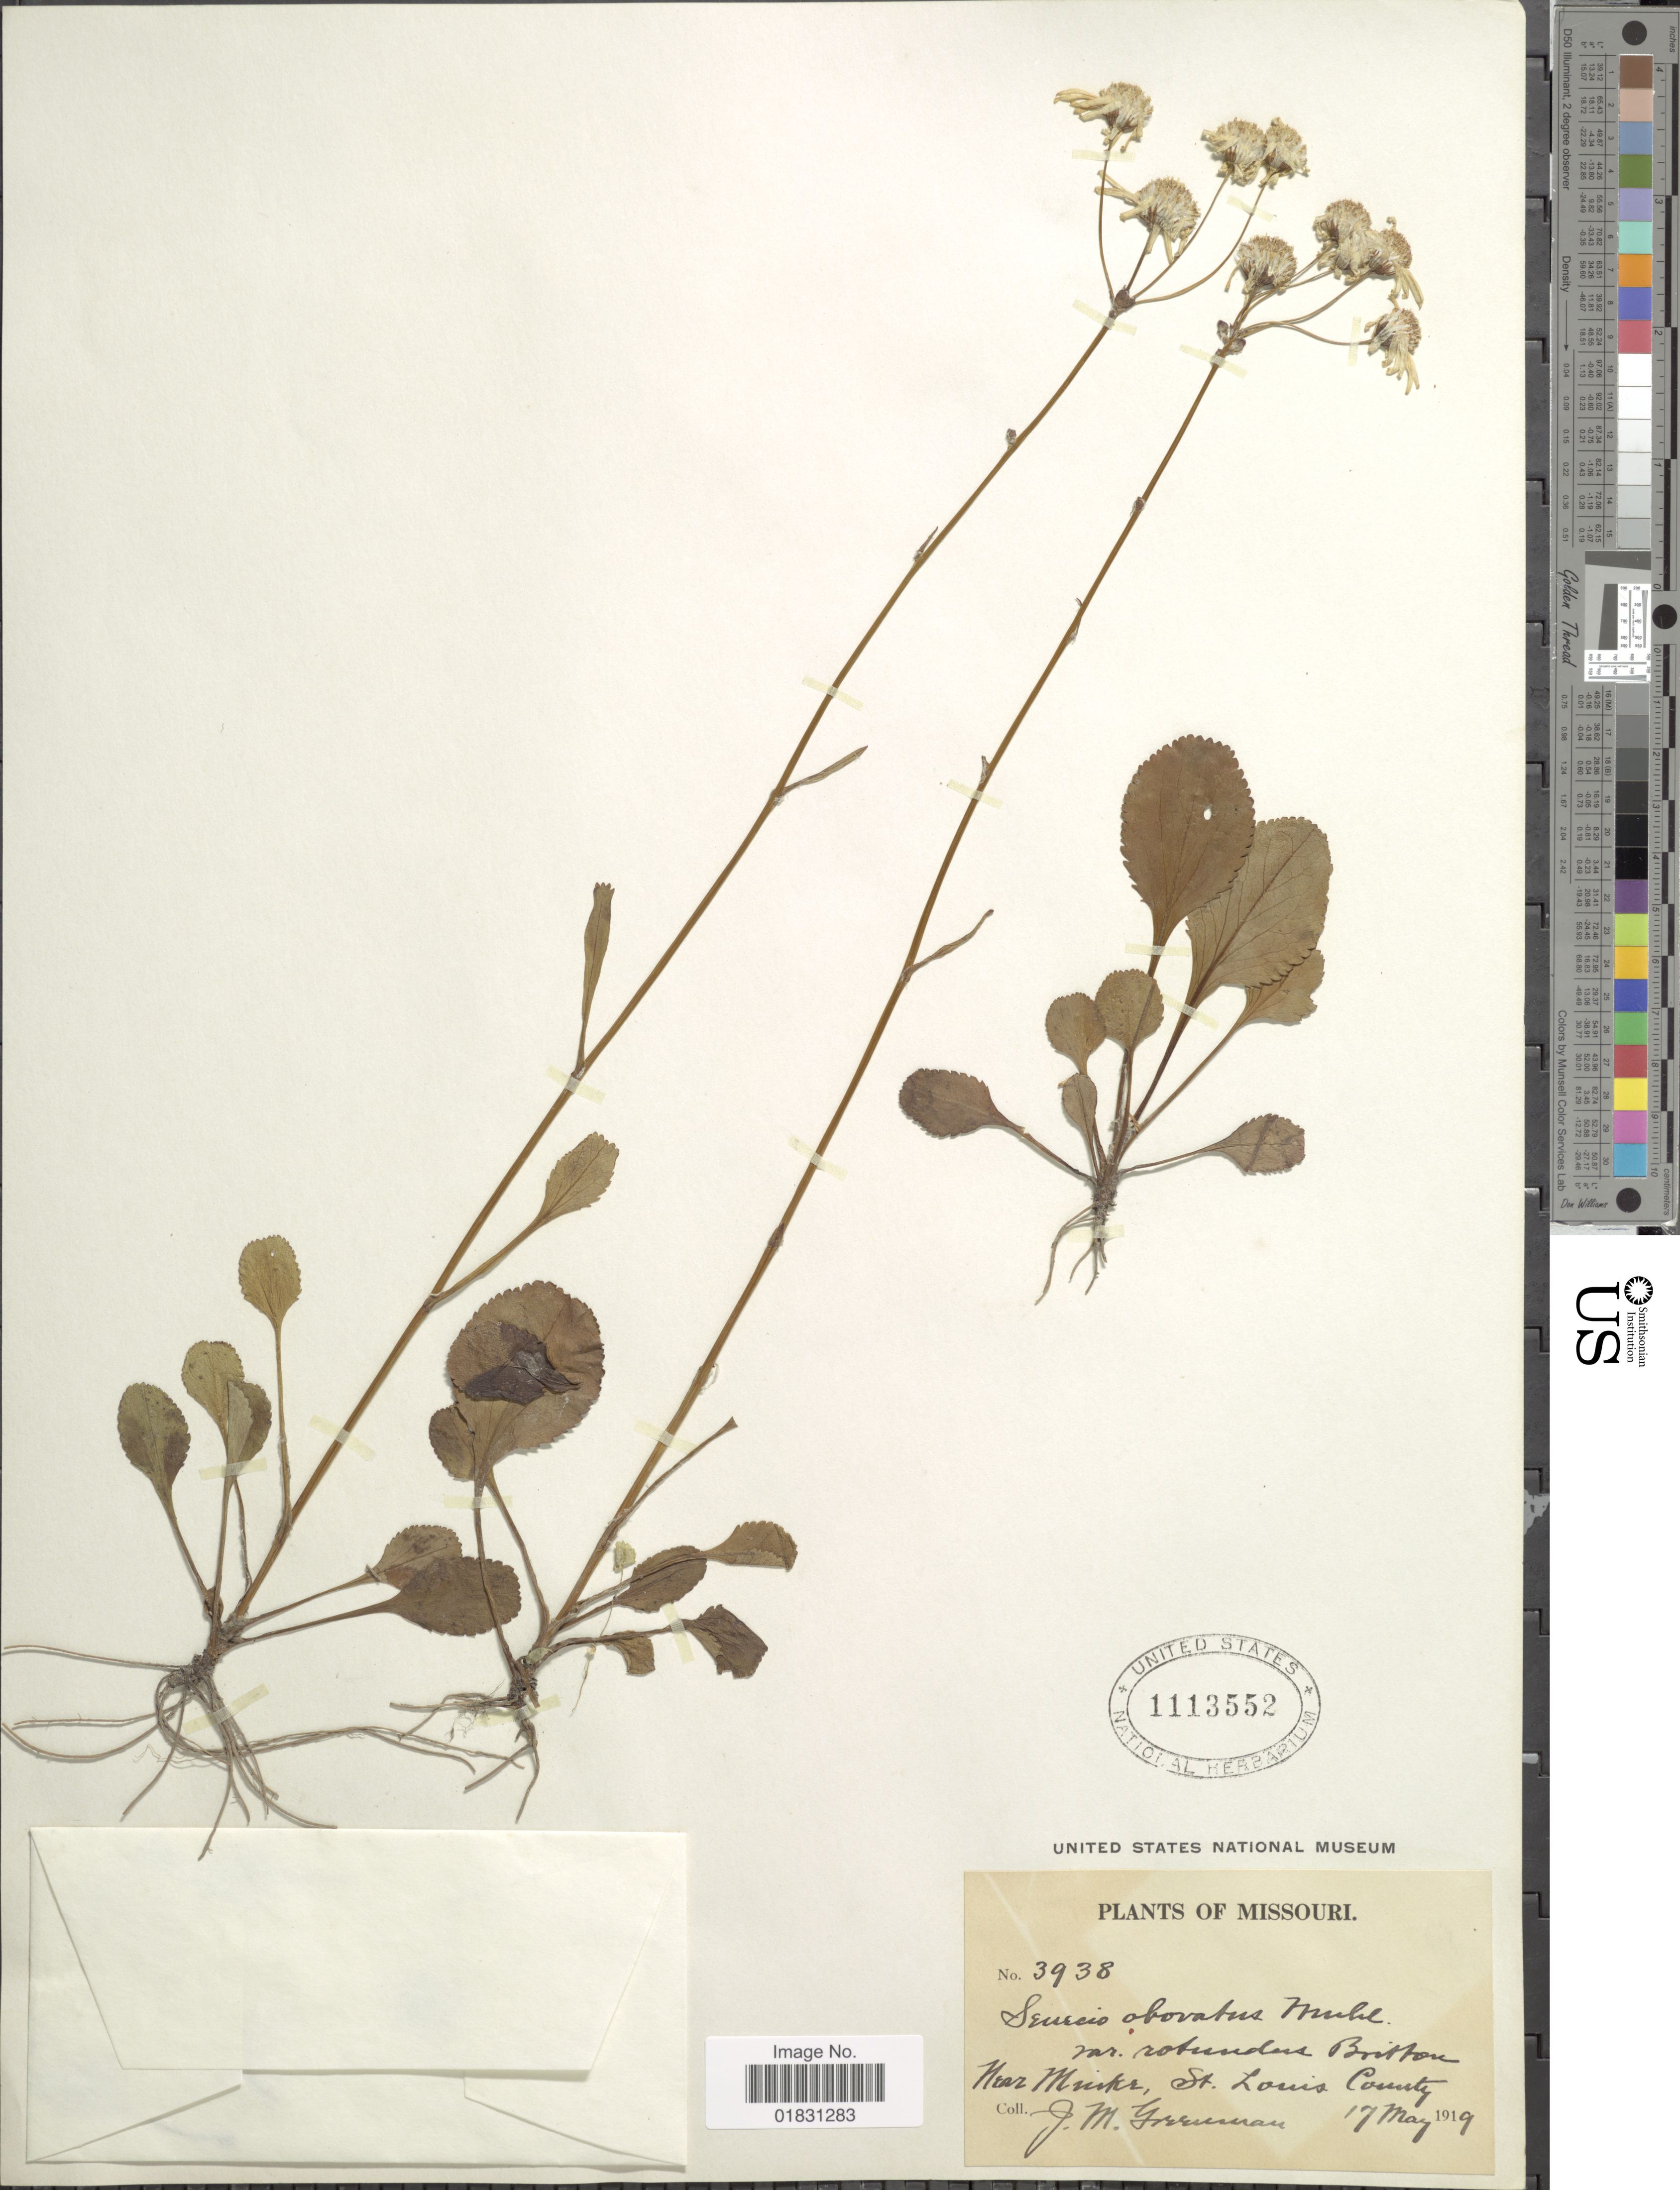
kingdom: Plantae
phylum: Tracheophyta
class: Magnoliopsida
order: Asterales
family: Asteraceae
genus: Packera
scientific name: Packera obovata var. rotundus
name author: Britton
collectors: J. M. Greenman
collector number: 3938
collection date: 1919-05-17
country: United States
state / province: Missouri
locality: Near Muike, St Louis County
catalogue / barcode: US 1113552